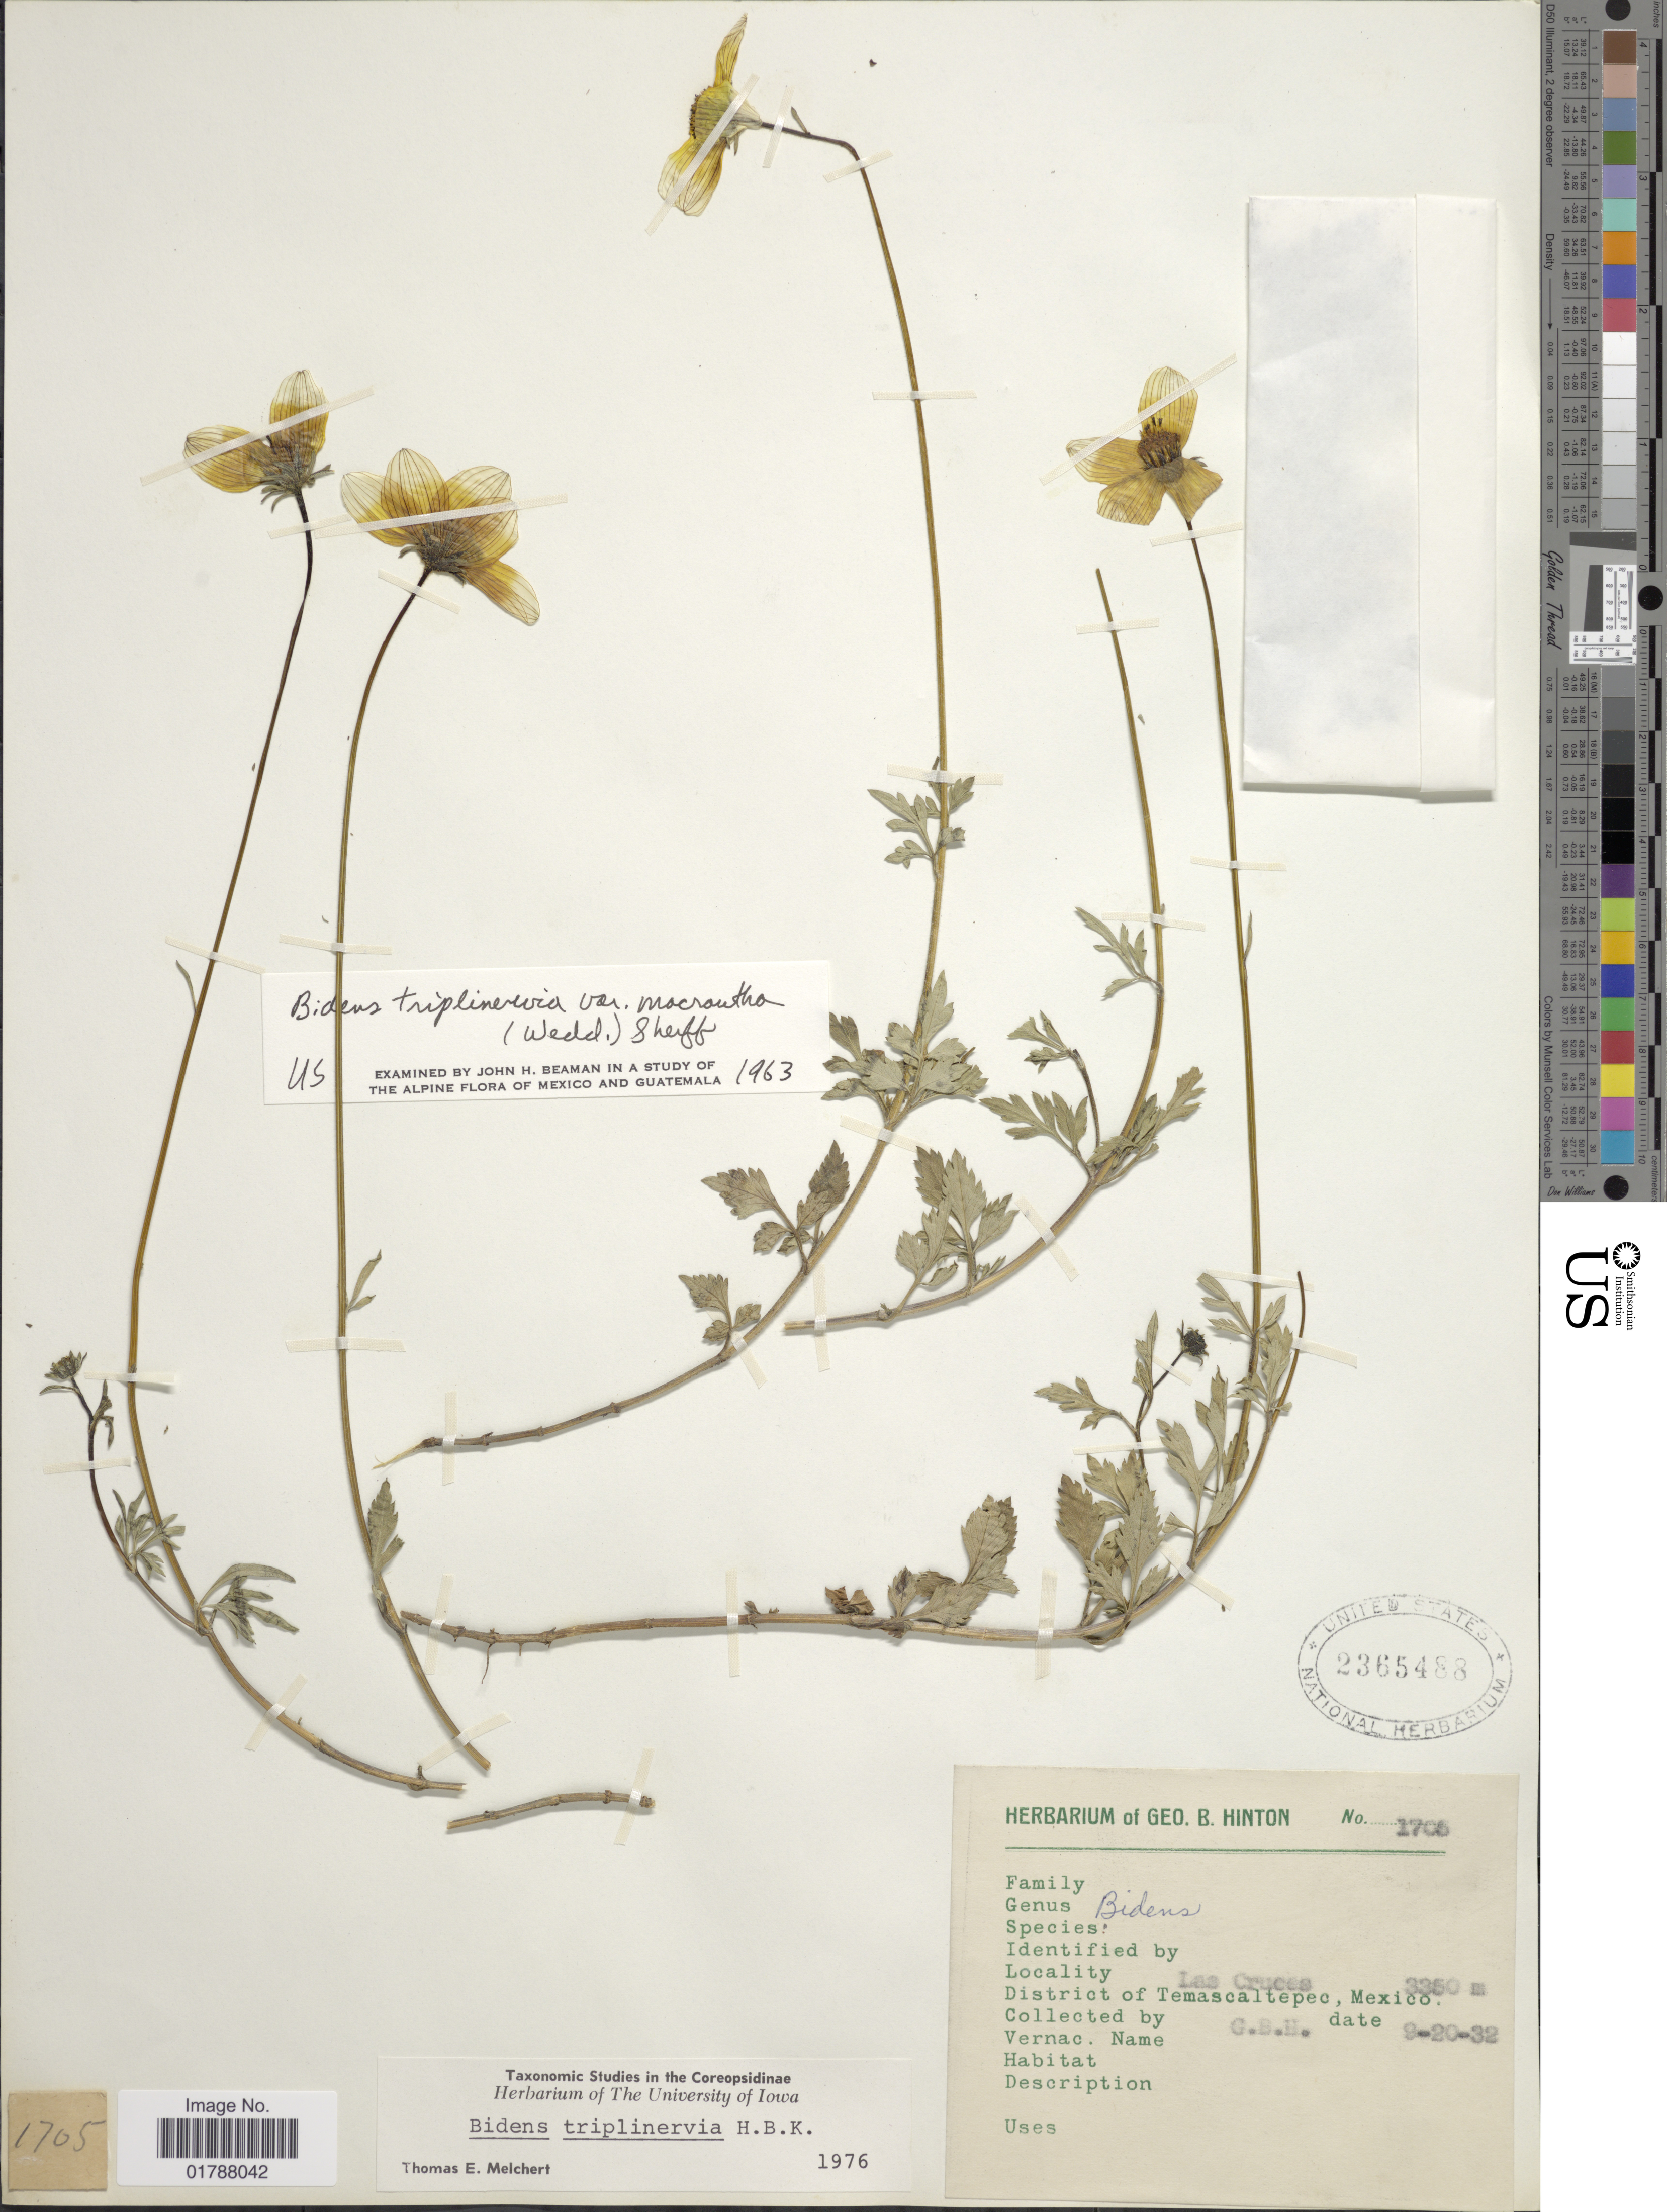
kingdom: Plantae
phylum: Tracheophyta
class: Magnoliopsida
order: Asterales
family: Asteraceae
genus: Bidens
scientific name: Bidens triplinervia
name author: Kunth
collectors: G. B. Hinton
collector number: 1705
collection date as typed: Transcribed d/m/y: 20/9/32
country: Mexico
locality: Las Cruces, District of Temascaltepec, Mexico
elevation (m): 3350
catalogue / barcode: US 2365488